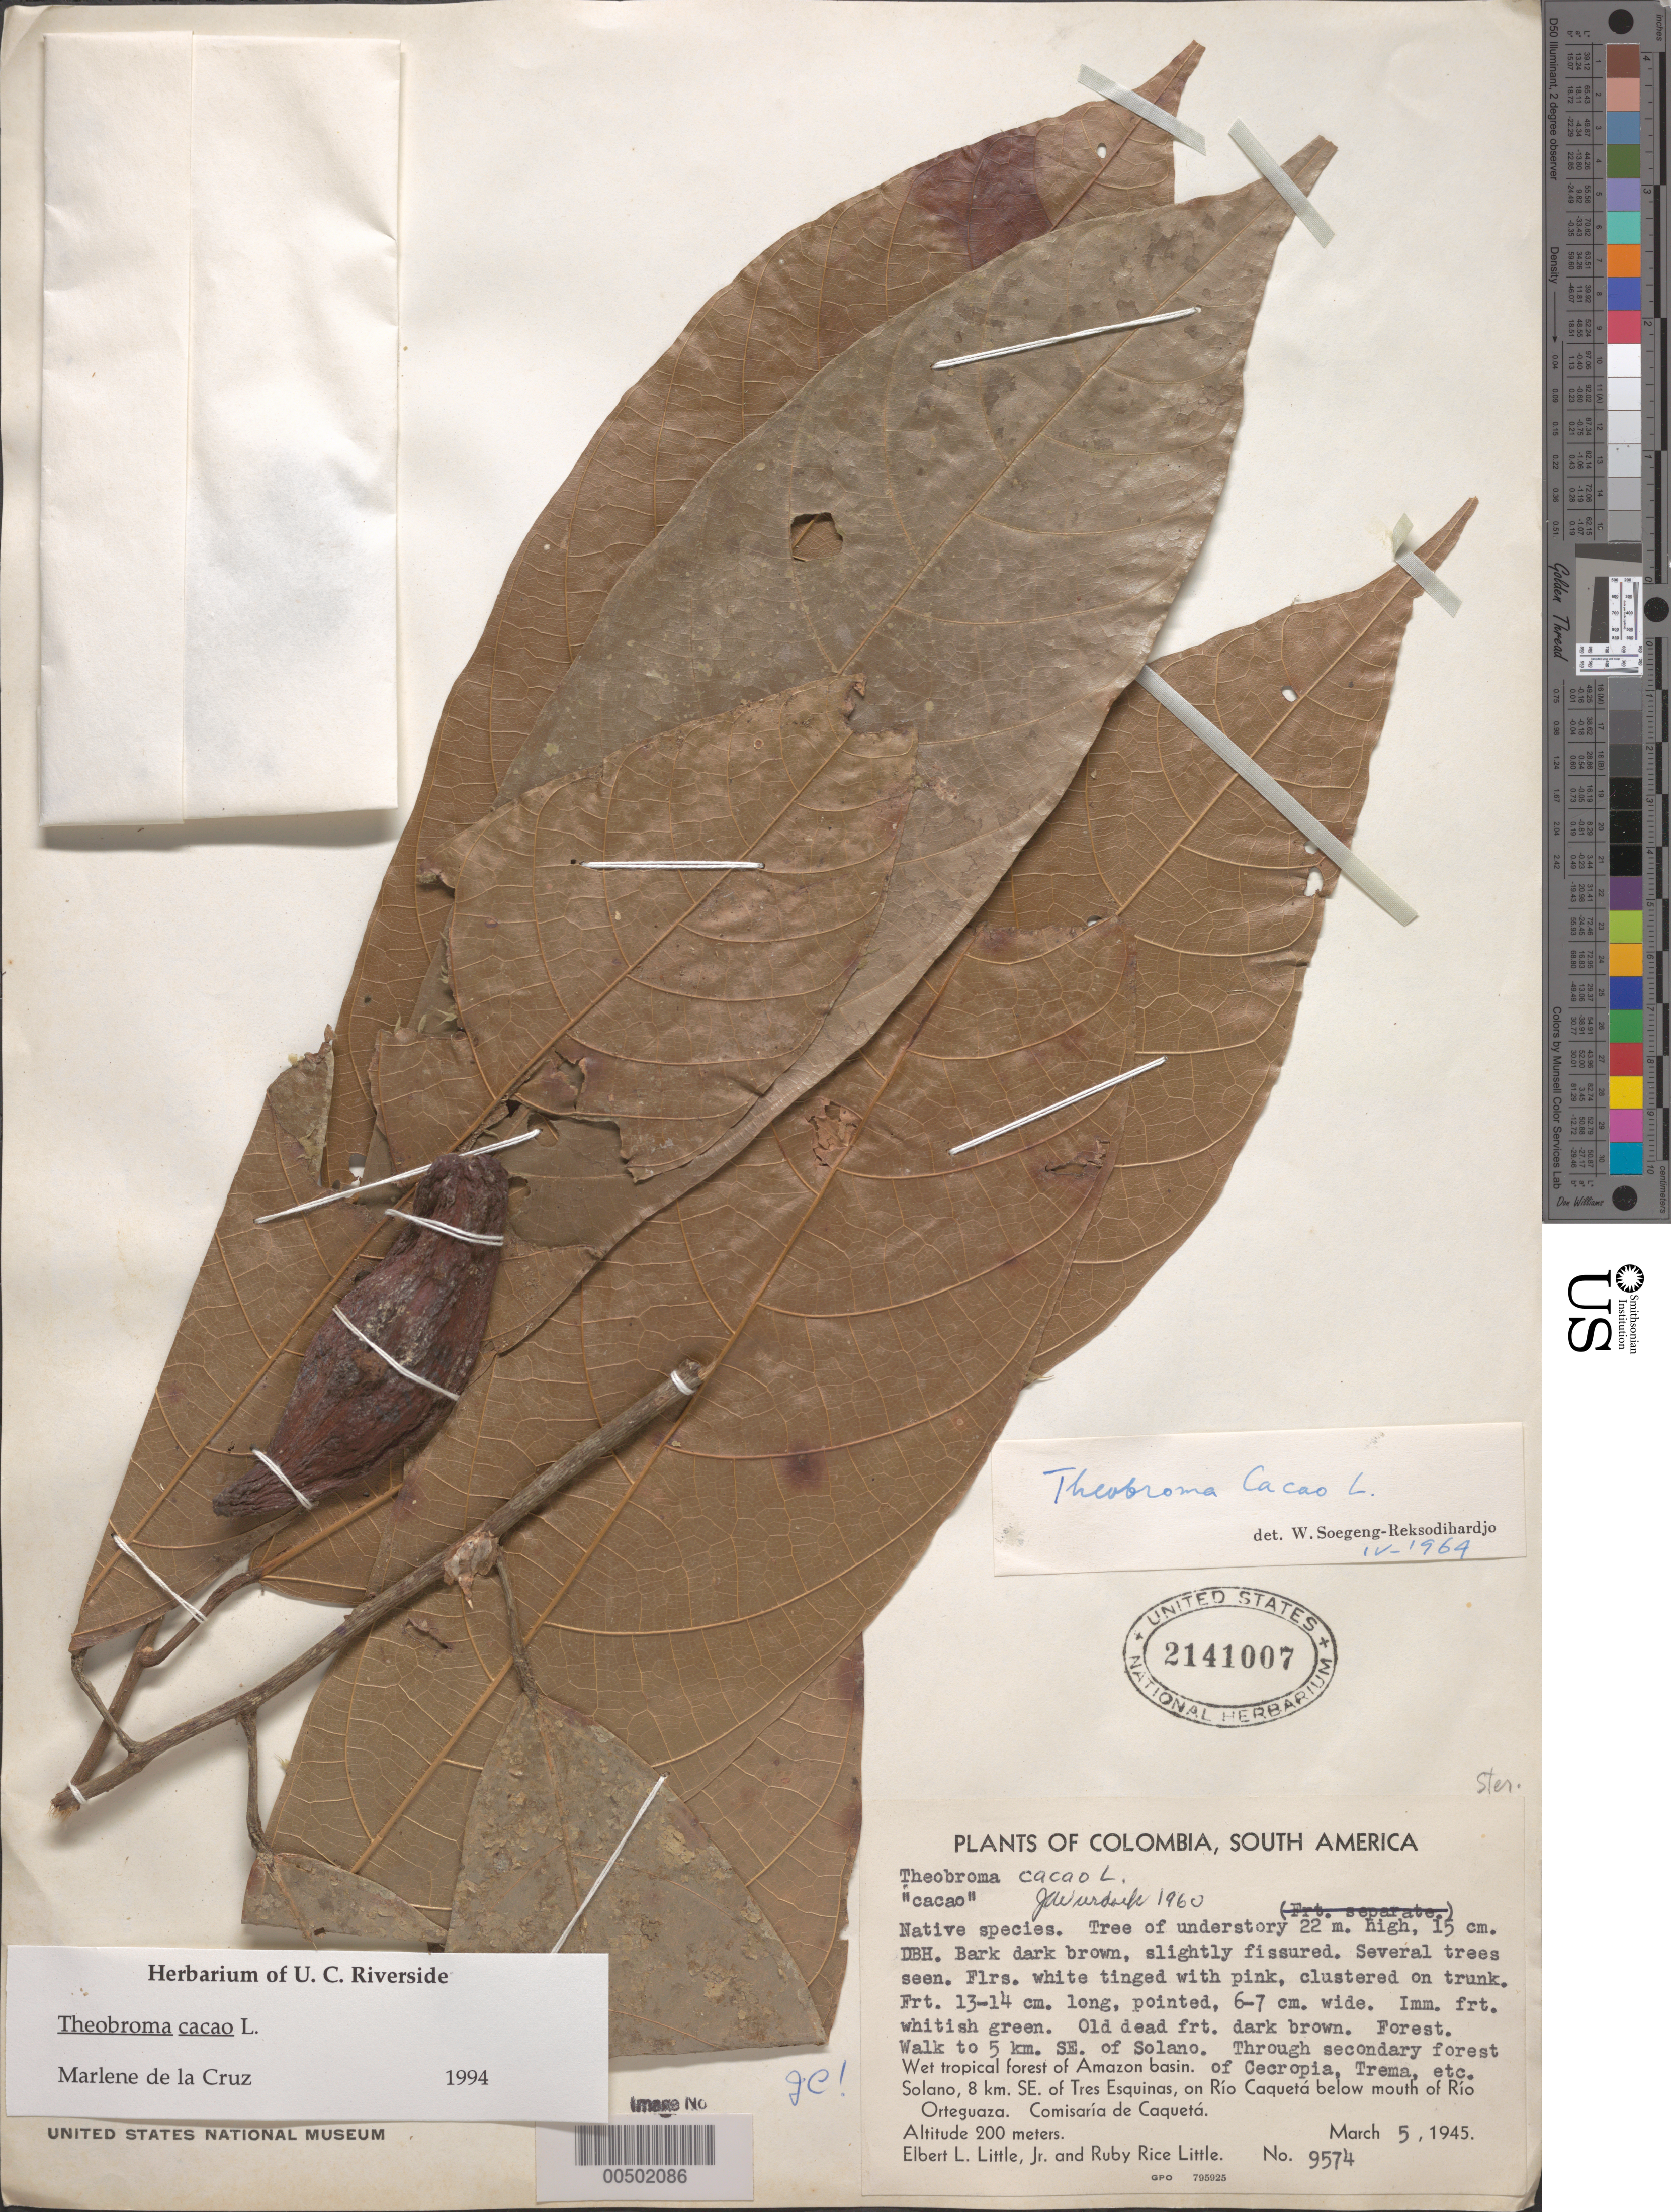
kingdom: Plantae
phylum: Tracheophyta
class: Magnoliopsida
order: Malvales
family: Malvaceae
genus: Theobroma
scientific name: Theobroma cacao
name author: L.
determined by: Wurdack, John J., (US), US (UNITED STATES)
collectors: E. L. Little & R. R. Little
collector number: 9574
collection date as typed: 05 Mar 1945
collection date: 1945-03-05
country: Colombia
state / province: Caquetá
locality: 5 km SE of Solano, 8 km SE of Tres Esquinas, on Río Caquetá below mouth of Río Ortequaza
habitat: Wet tropical forest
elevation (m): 200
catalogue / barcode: US 2141007